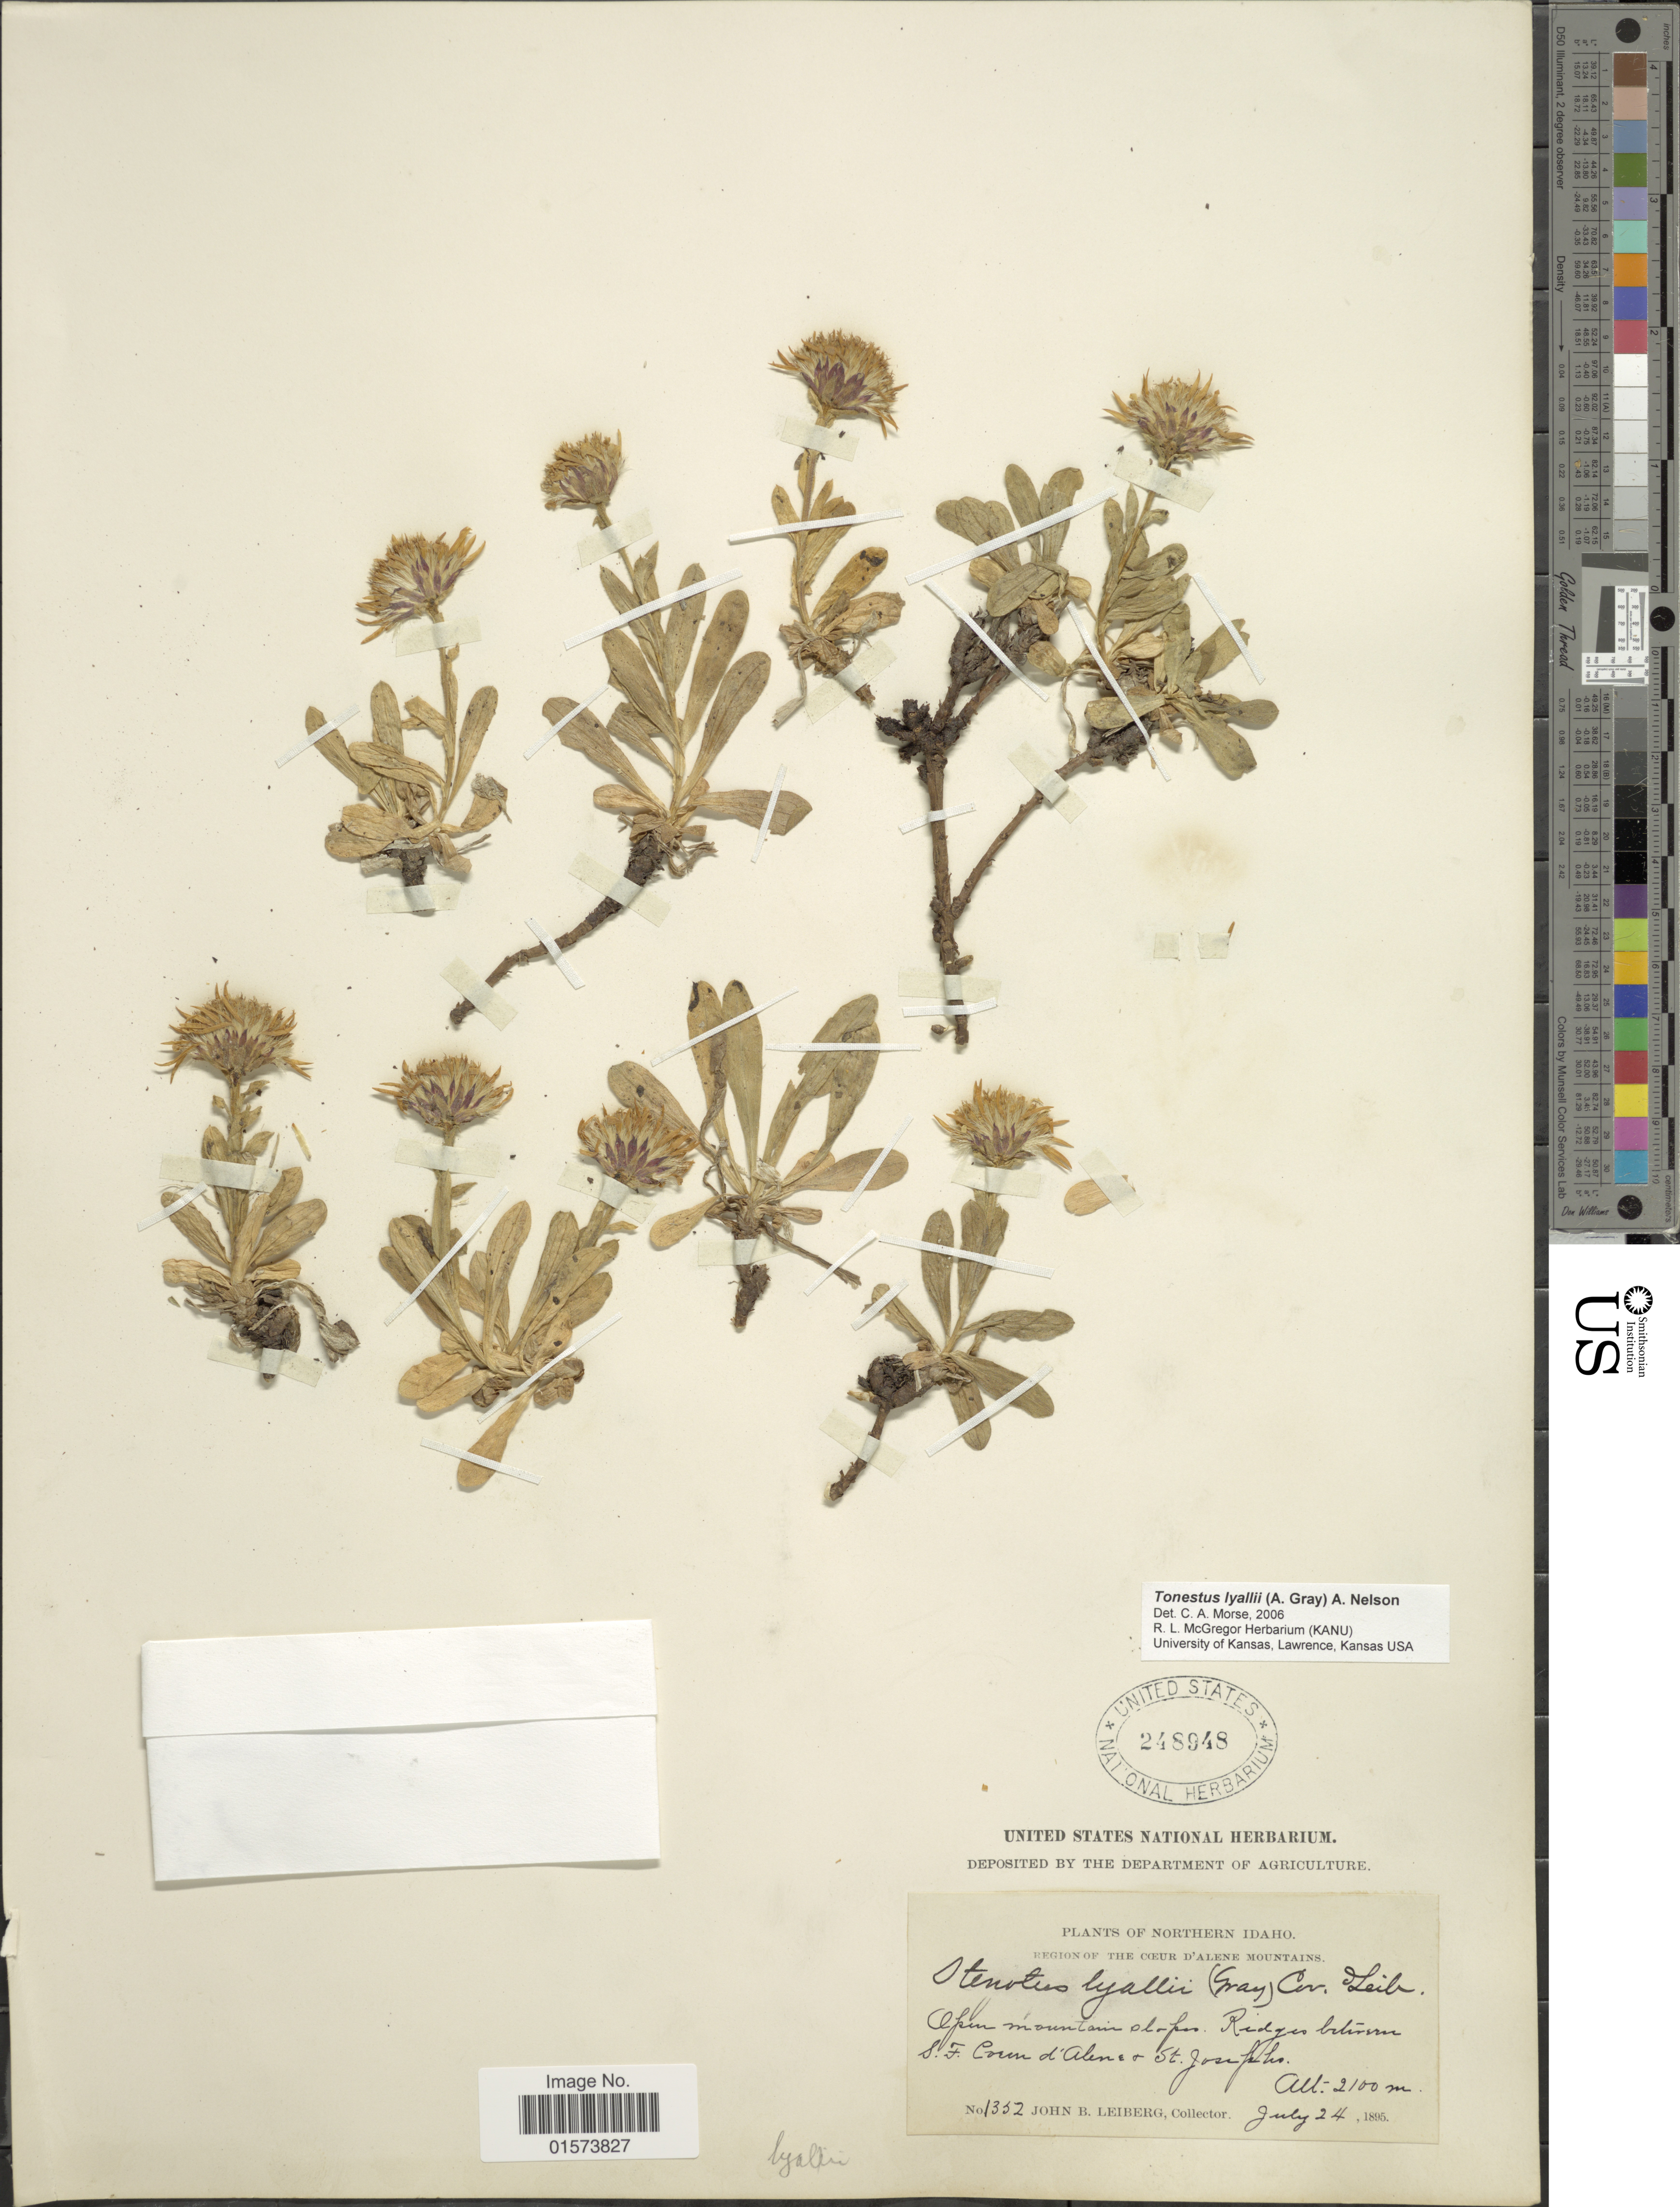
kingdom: Plantae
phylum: Tracheophyta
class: Magnoliopsida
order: Asterales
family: Asteraceae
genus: Tonestus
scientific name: Tonestus lyallii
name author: (A. Gray) A. Nelson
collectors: J. B. Leiberg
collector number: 1352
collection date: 1895-07-24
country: United States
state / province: Idaho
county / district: Kootenai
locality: Apen mountain slopes, Ridges between S.F. Coeur d'Alene + St. Josephs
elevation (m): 2100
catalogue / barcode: US 248948